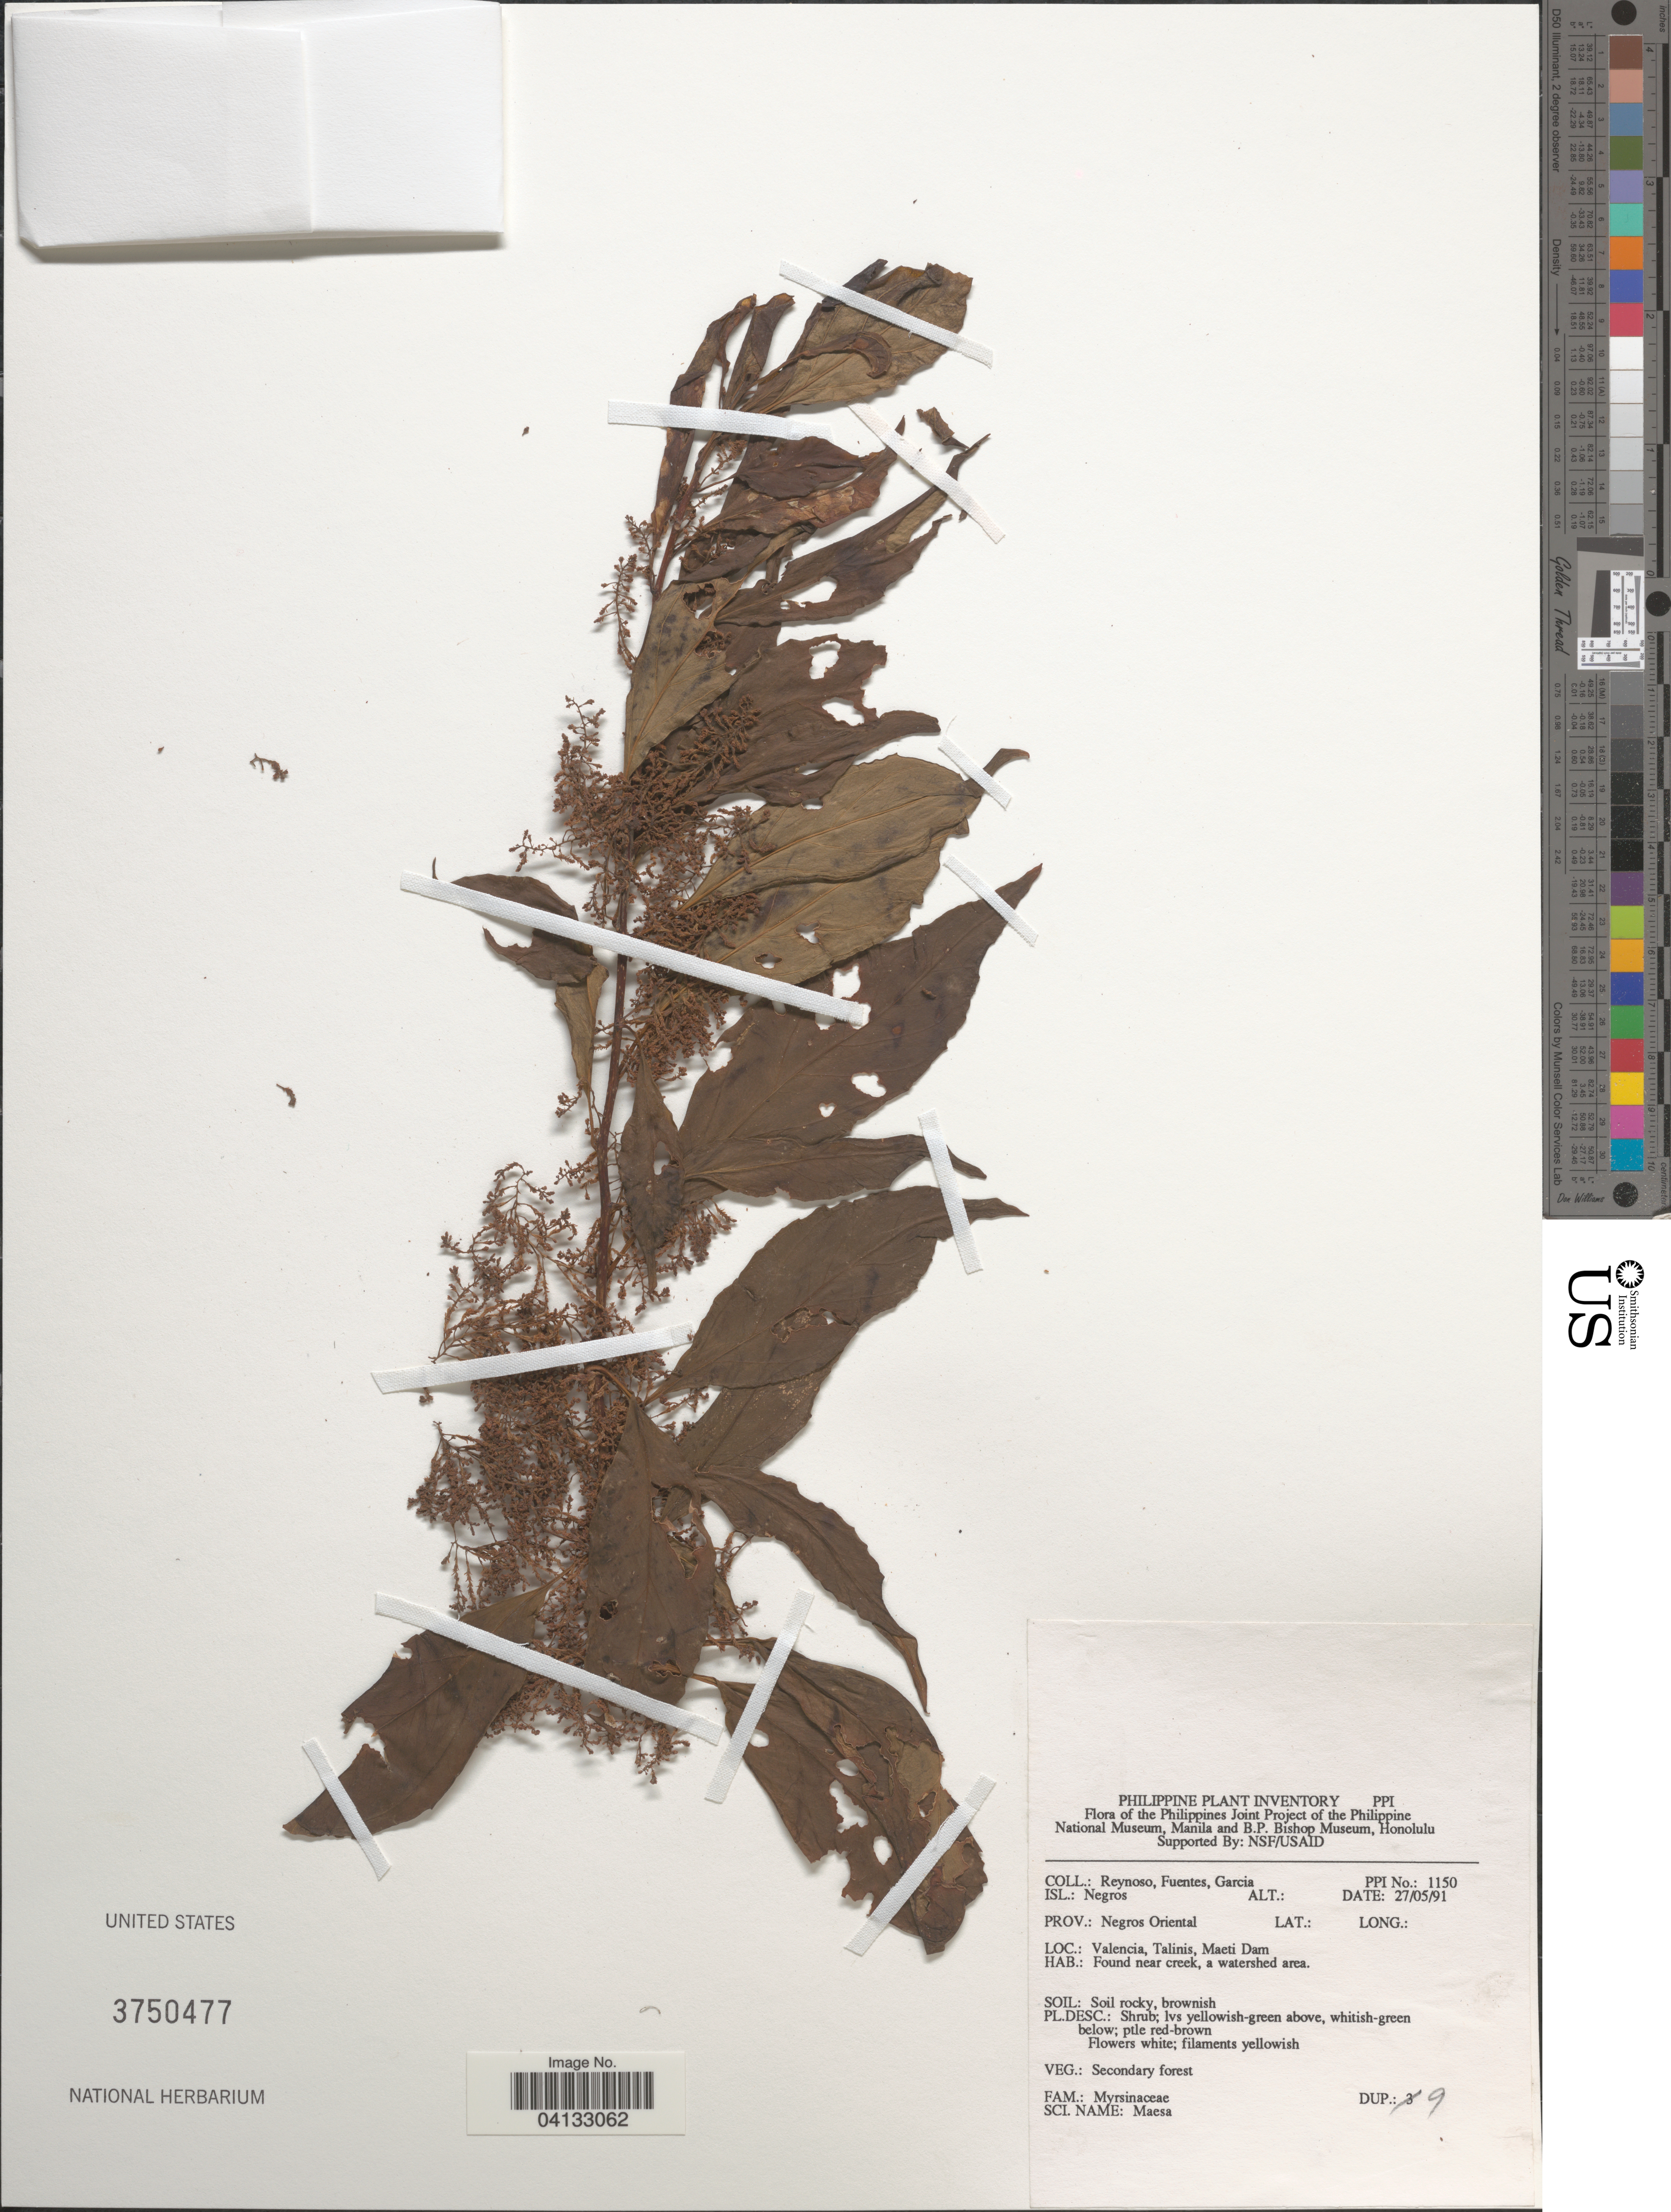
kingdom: Plantae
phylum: Tracheophyta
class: Magnoliopsida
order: Ericales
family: Primulaceae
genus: Maesa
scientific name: Maesa sp.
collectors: E. Reynoso, -. Fuentes & H. Garcia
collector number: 1150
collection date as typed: Transcribed d/m/y: 27/5/91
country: Philippines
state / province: Central Visayas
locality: Isl.: Negros. Prov.: Negros Oriental. Valencia, Talinis, Maeti Dam.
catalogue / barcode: US 3750477